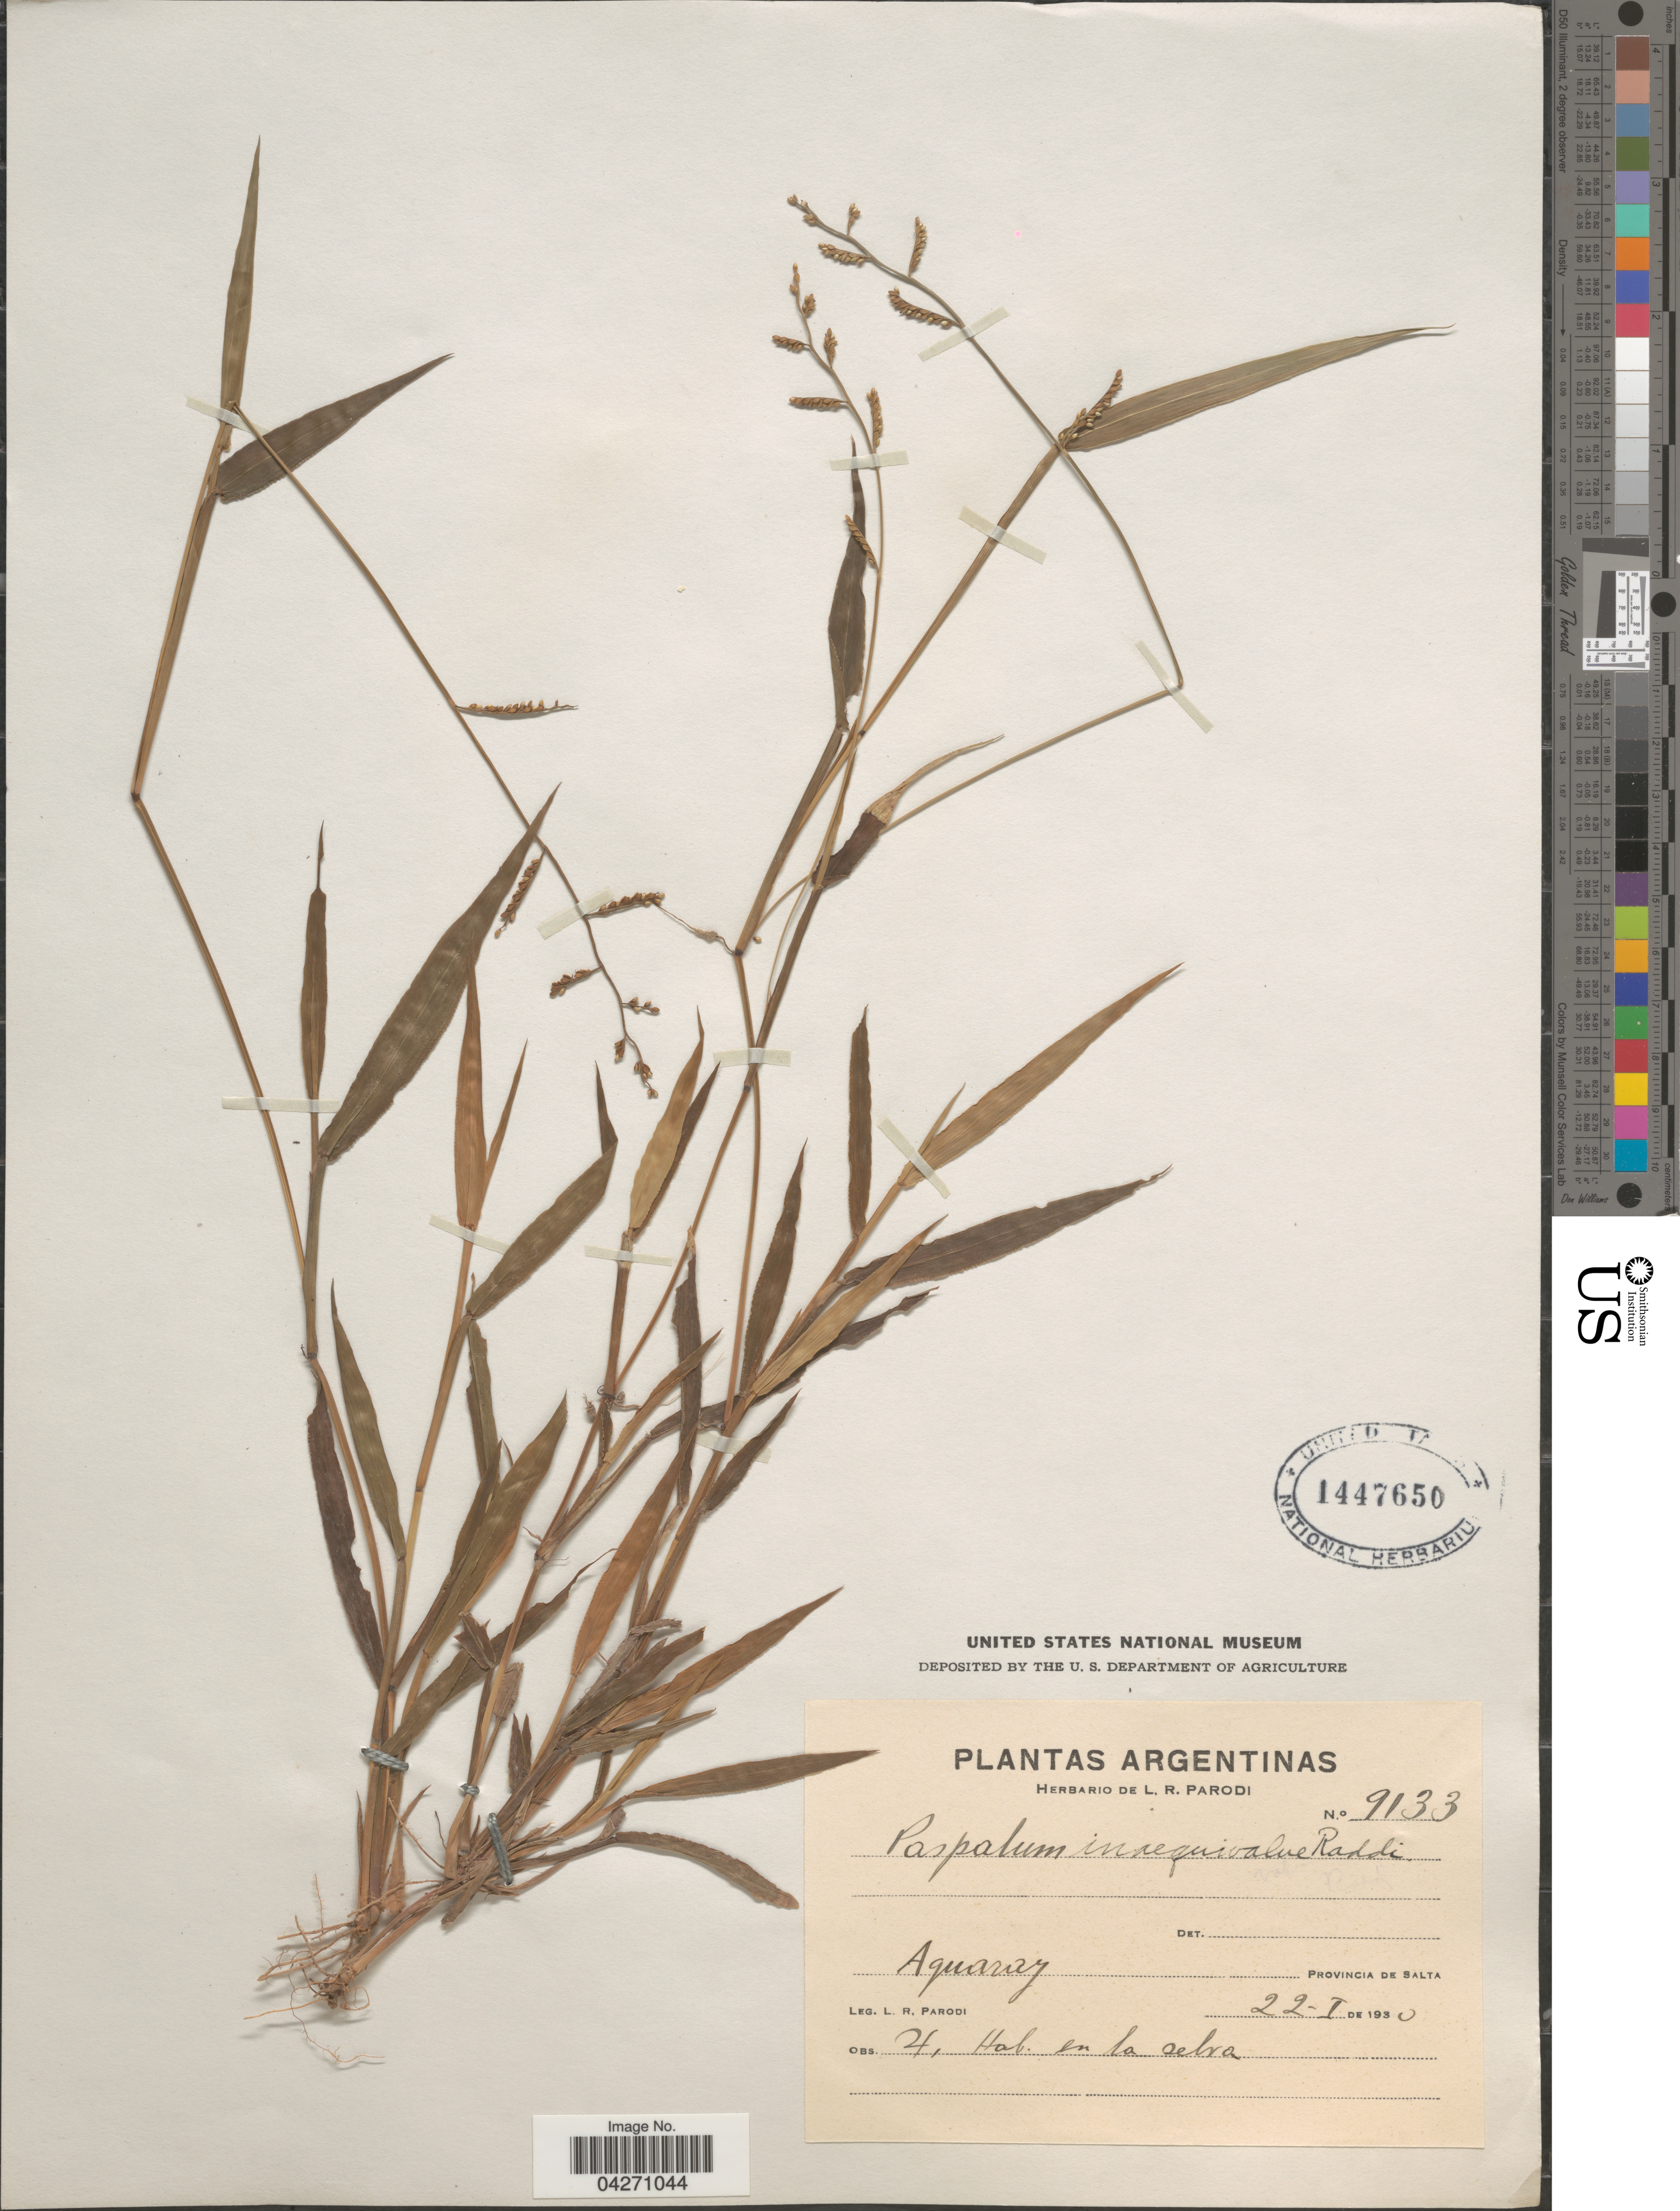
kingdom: Plantae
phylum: Tracheophyta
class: Liliopsida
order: Poales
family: Poaceae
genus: Paspalum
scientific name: Paspalum inaequivalve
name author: Raddi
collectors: L. R. Parodi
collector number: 9133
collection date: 1930-01-22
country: Argentina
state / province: Salta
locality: Aguaray.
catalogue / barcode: US 1447650